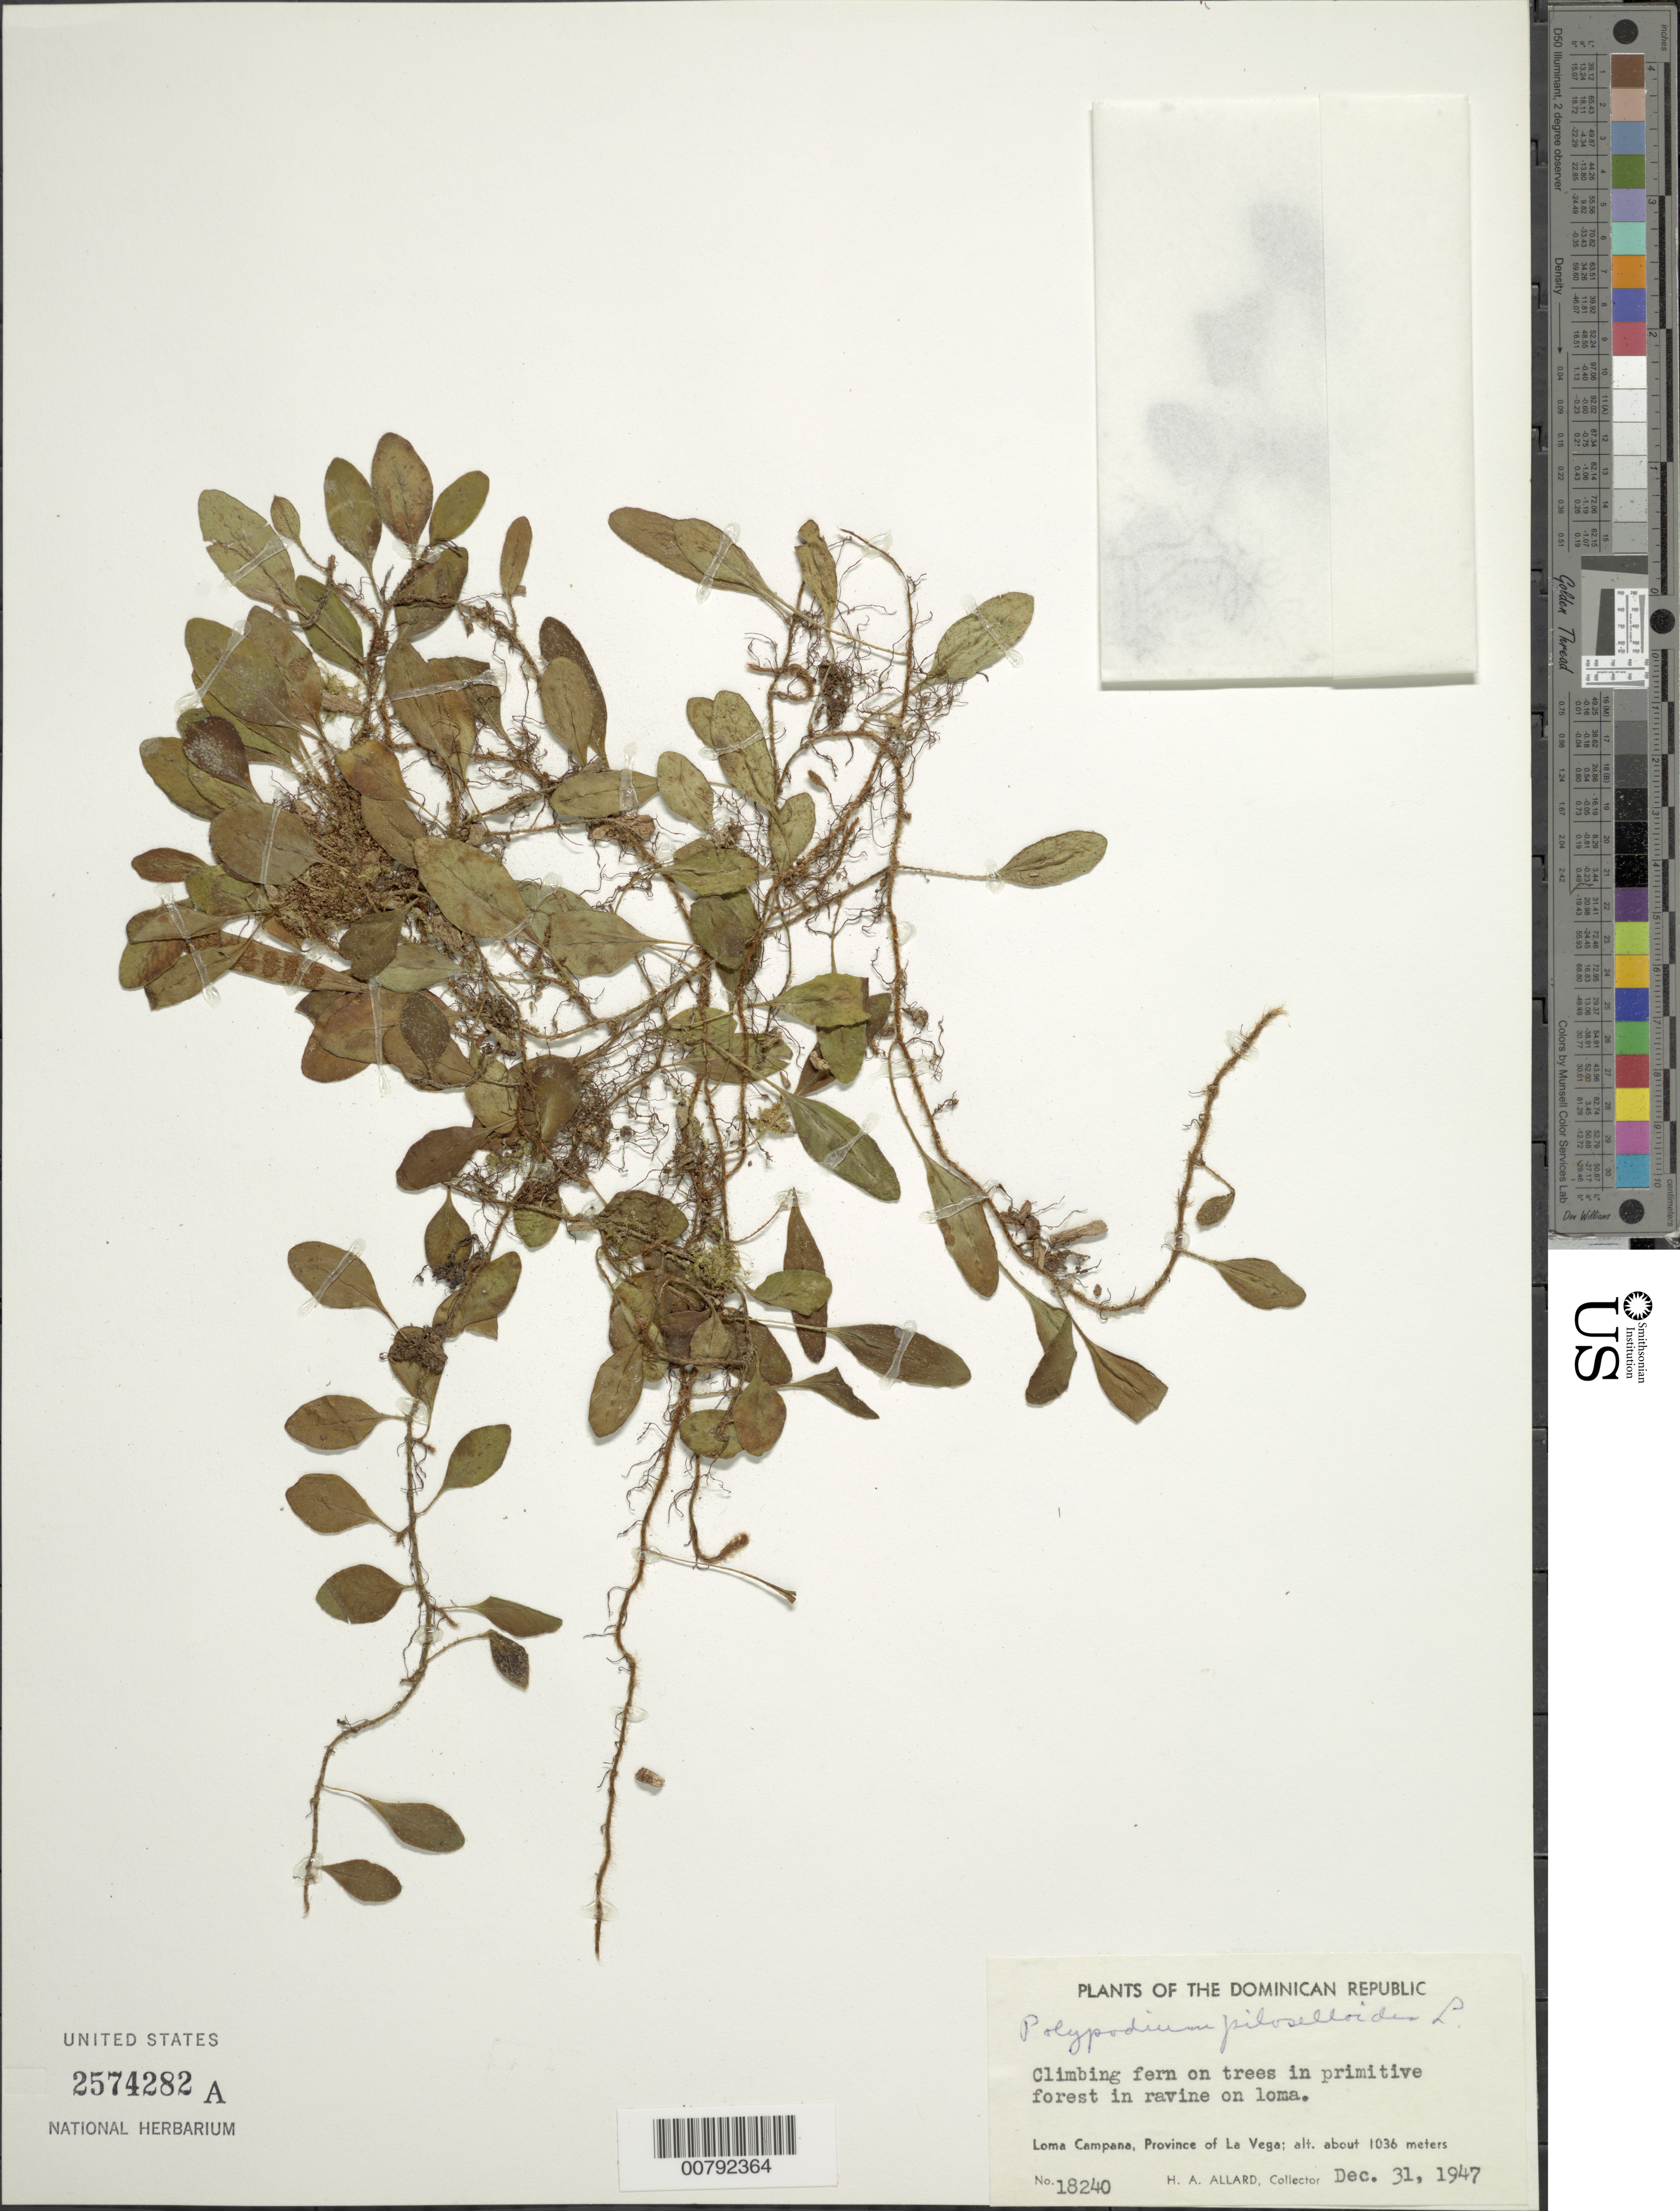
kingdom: Plantae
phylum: Tracheophyta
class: Polypodiopsida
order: Polypodiales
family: Polypodiaceae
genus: Microgramma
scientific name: Microgramma piloselloides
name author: (L.) Copel.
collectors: H. A. Allard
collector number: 18240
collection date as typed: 31 Dec 1947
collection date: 1947-12-31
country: Dominican Republic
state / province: La Vega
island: Hispaniola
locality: Loma Campana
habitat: Primitive forest in ravine on loma, on trees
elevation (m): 1036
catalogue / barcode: US 2574282A